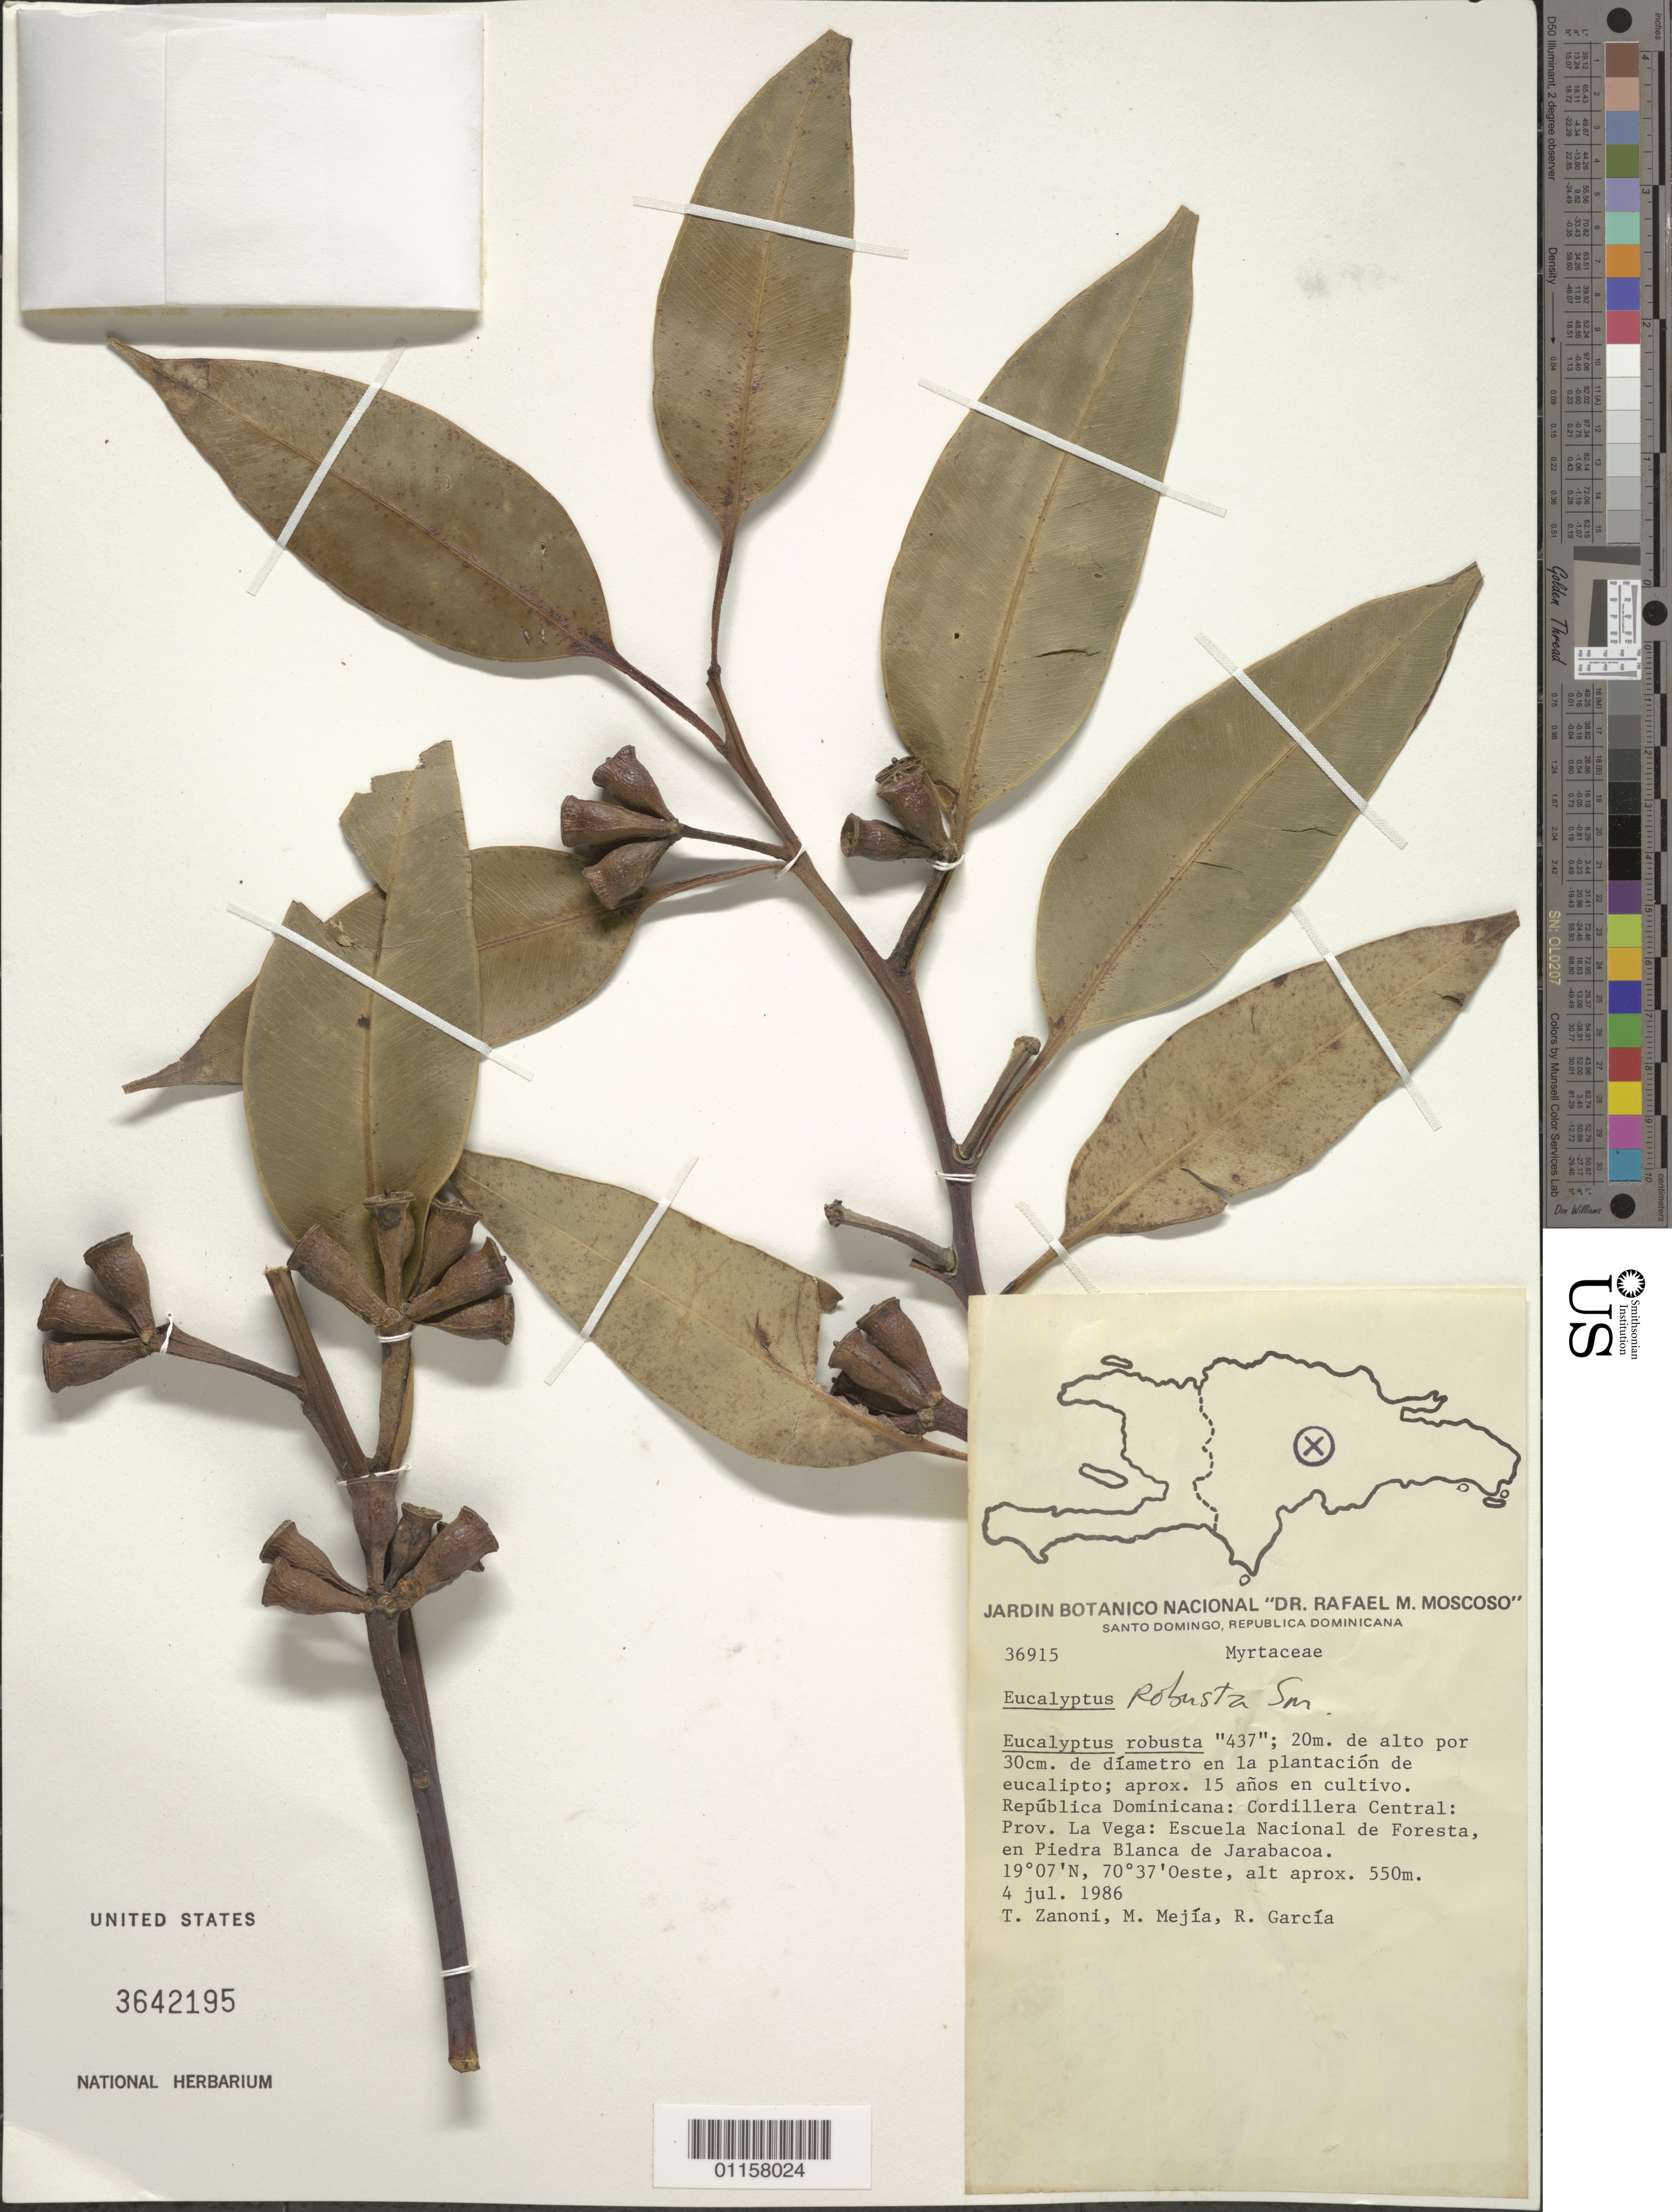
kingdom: Plantae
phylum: Tracheophyta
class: Magnoliopsida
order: Myrtales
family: Myrtaceae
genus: Eucalyptus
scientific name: Eucalyptus robusta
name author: Sm.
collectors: T. A. Zanoni, M. Mejia & R. G. García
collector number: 36915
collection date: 1986-07-04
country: Dominican Republic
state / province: La Vega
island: Hispaniola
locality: Cordillera Central, Escuela Nacional de Foresta, en Piedra Blanca de Jarabacoa.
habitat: En la plantación de eucalipto; aprox. 15 años en cultivo.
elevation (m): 550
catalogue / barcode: US 3642195